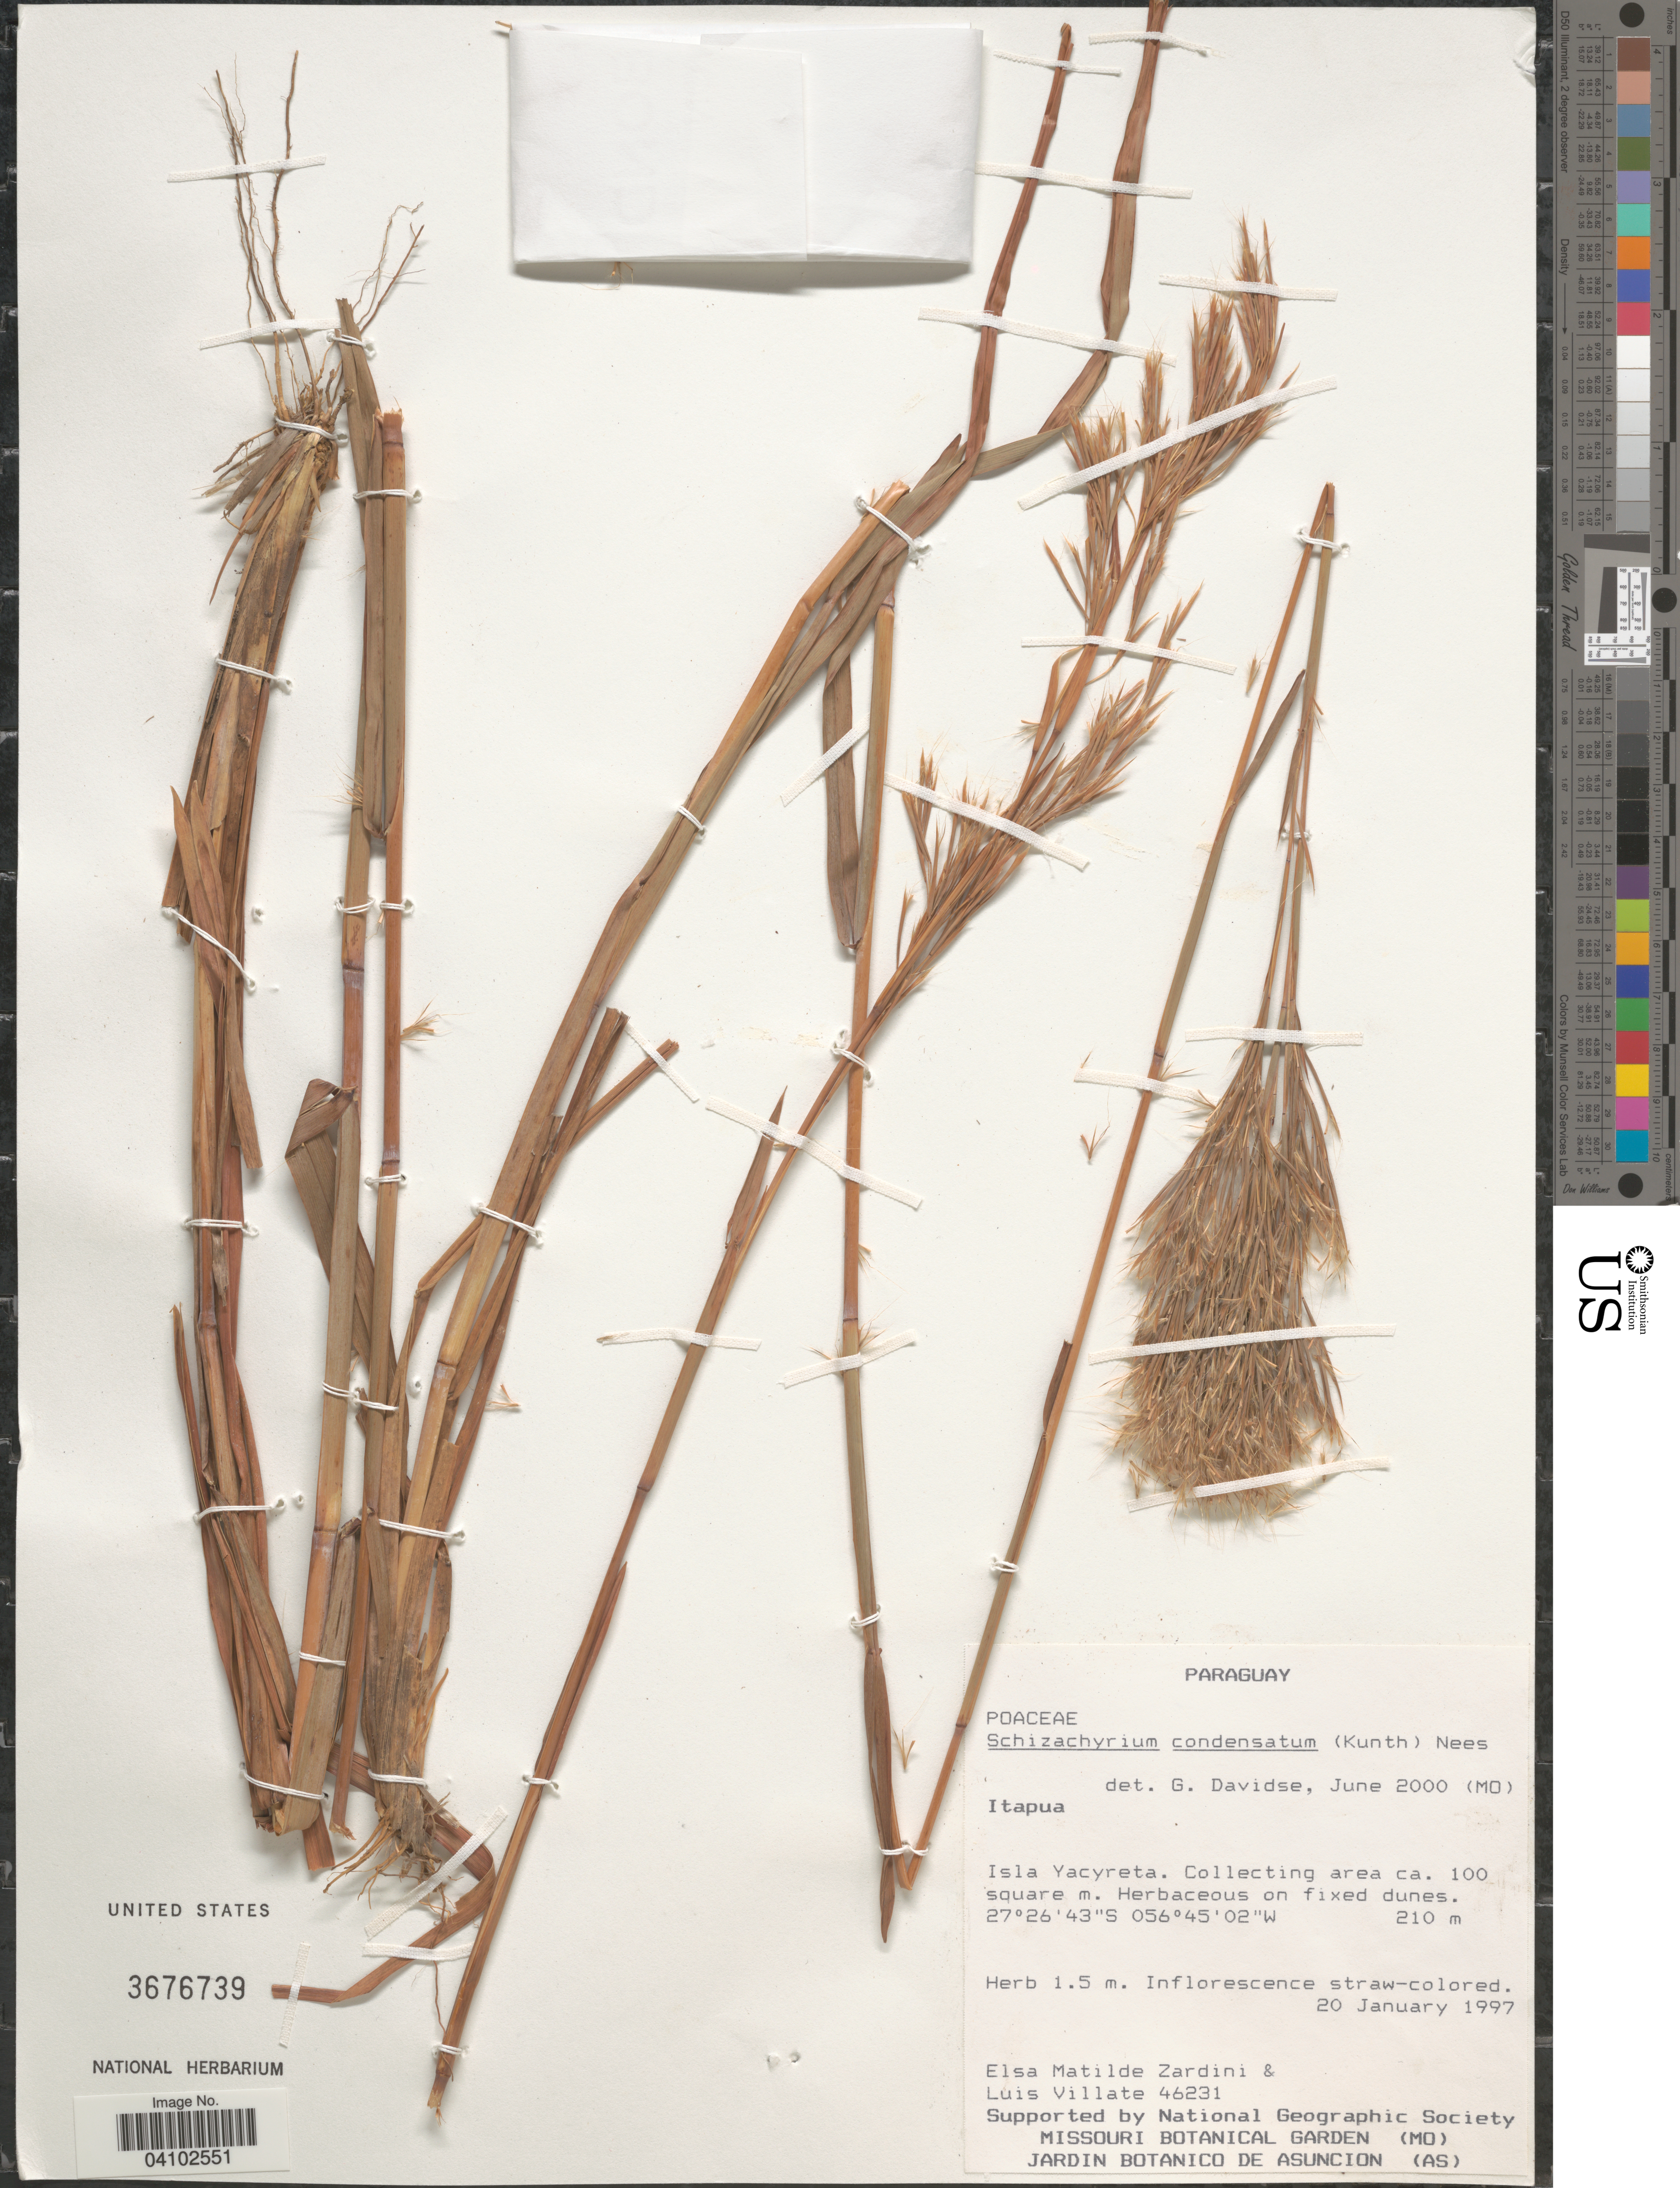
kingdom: Plantae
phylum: Tracheophyta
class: Liliopsida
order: Poales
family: Poaceae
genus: Schizachyrium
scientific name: Schizachyrium condensatum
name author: (Kunth) Nees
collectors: E. M. Zardini & L. Villate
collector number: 46231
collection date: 1997-01-20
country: Paraguay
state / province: Itapua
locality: Isla Yacyreta. Collecting area ca. 100 square m.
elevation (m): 210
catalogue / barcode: US 3676739